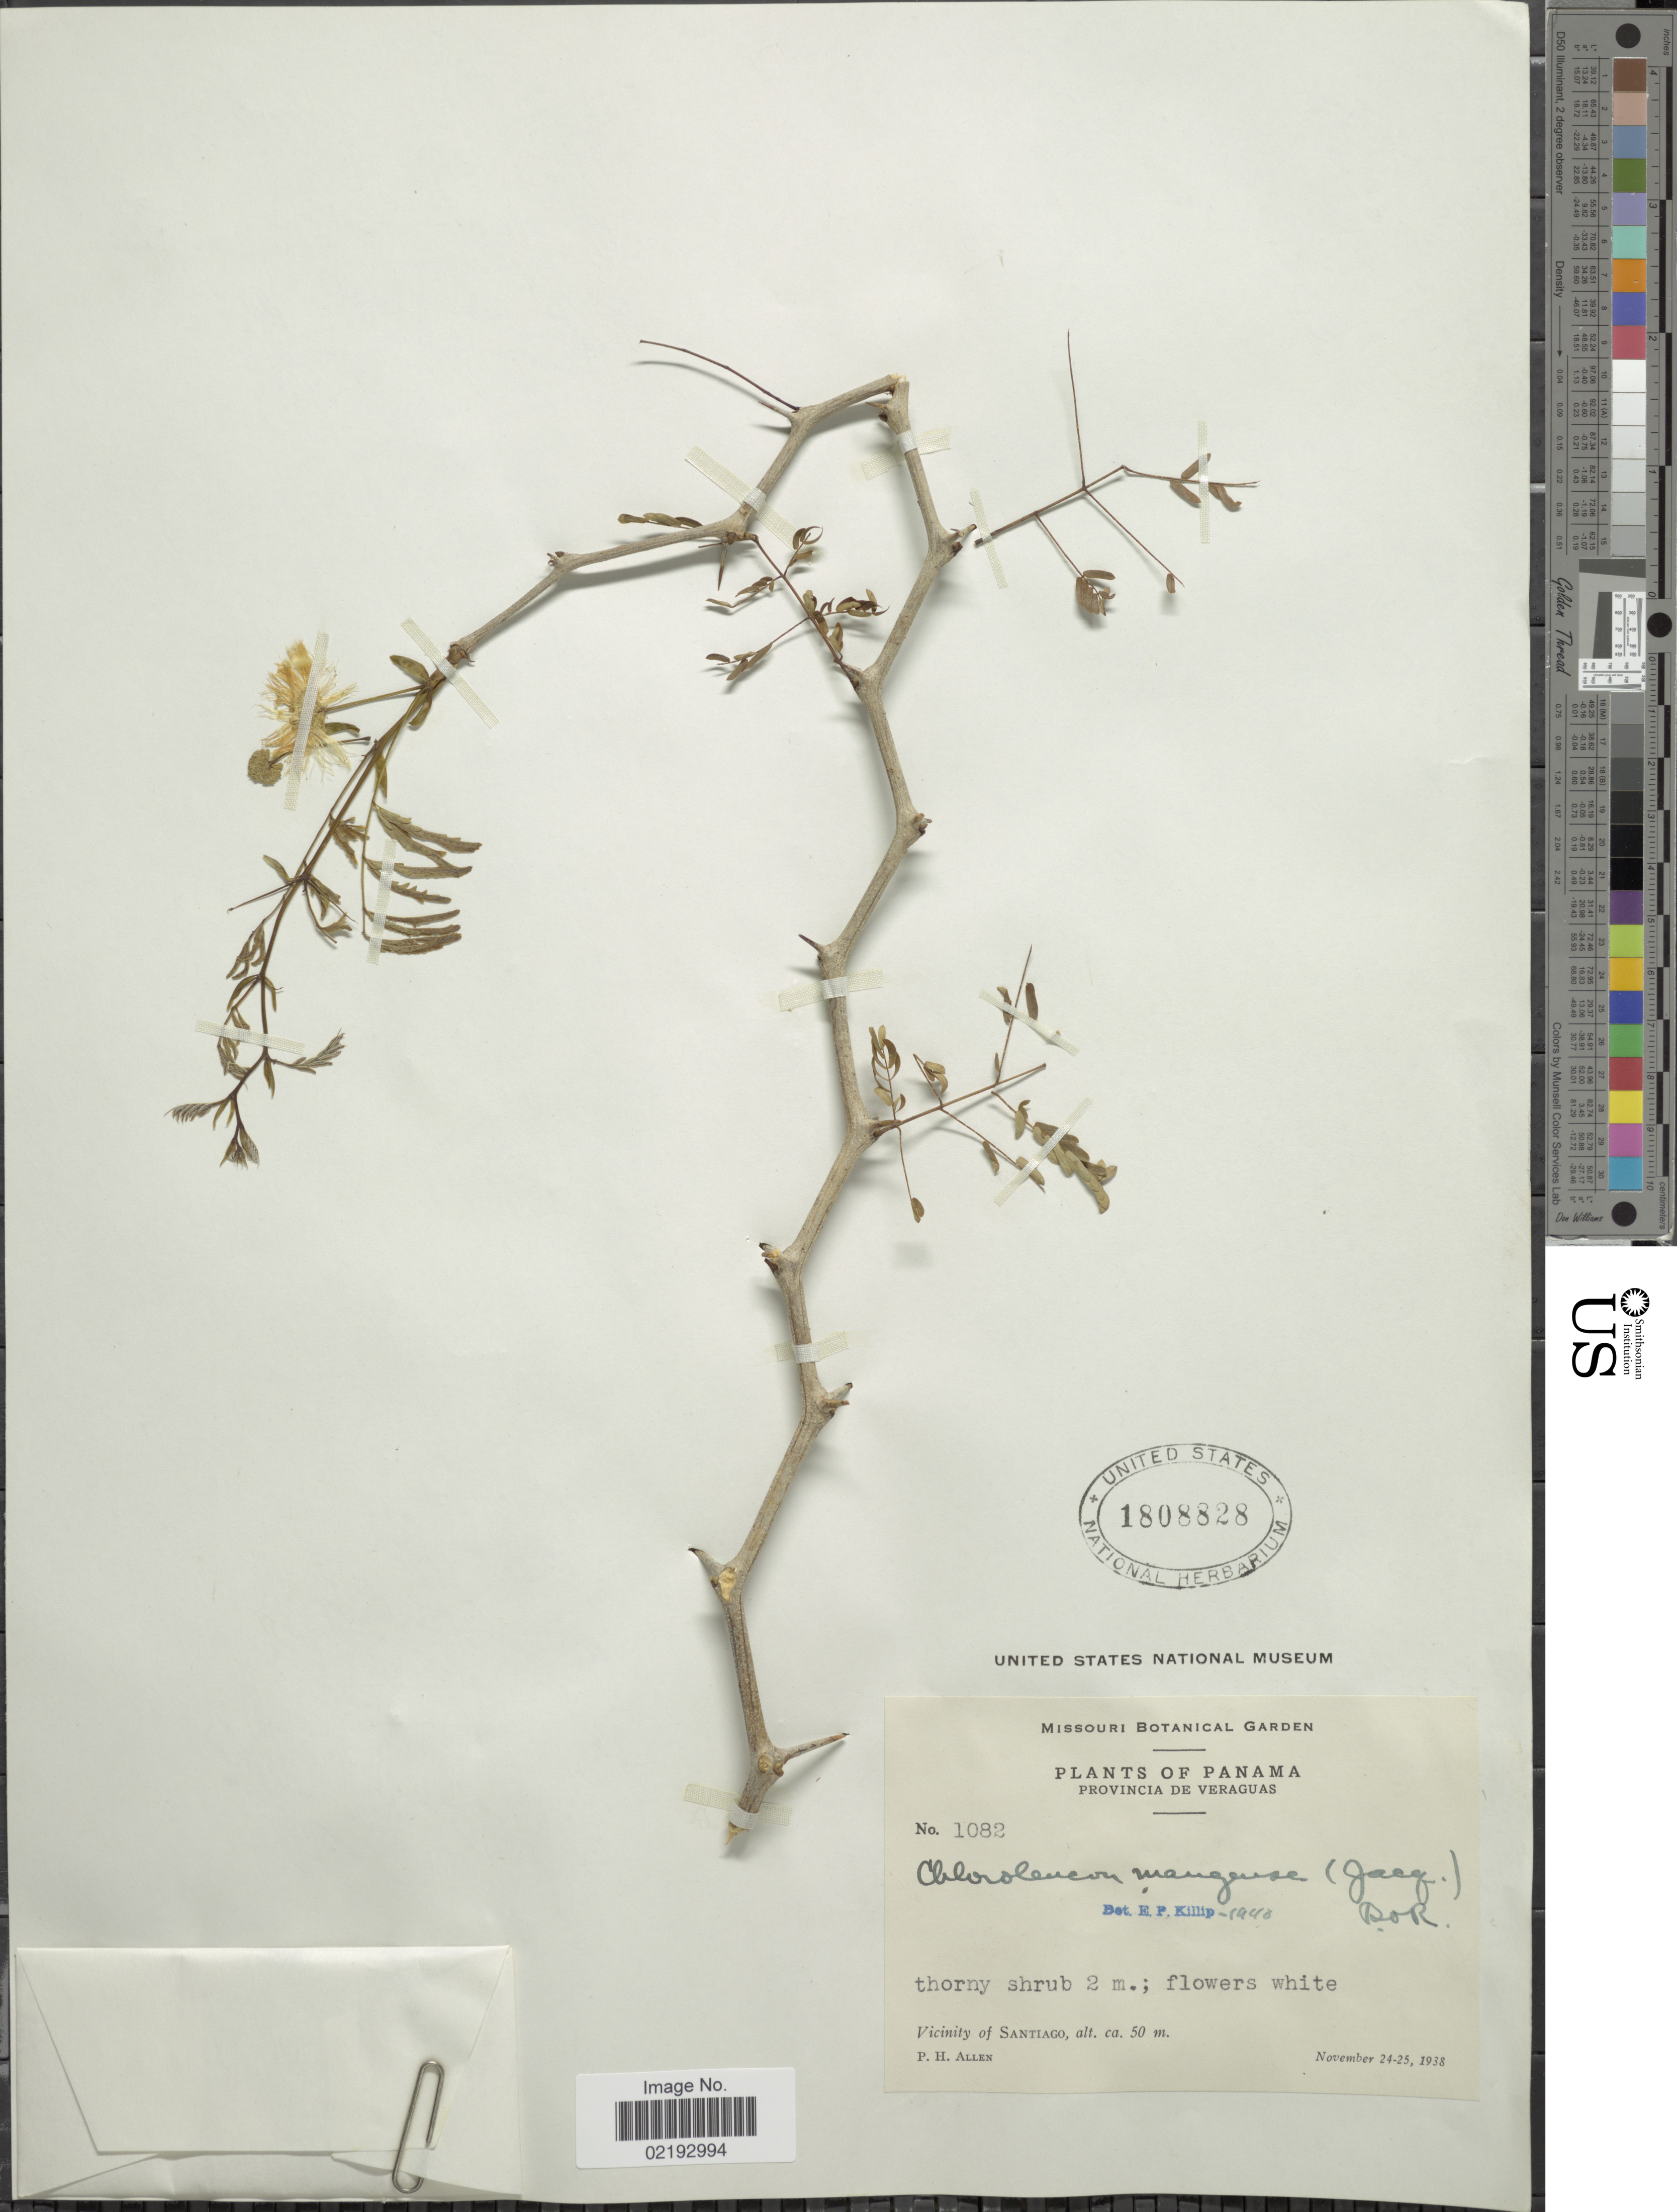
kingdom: Plantae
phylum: Tracheophyta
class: Magnoliopsida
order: Fabales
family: Fabaceae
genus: Chloroleucon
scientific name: Chloroleucon mangense var. mangense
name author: (Jacq.) Britton & Rose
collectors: P. H. Allen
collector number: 1082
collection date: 1938-11-24/1938-11-25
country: Panama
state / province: Veraguas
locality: Vicinity of Santiago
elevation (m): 50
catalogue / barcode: US 1808828